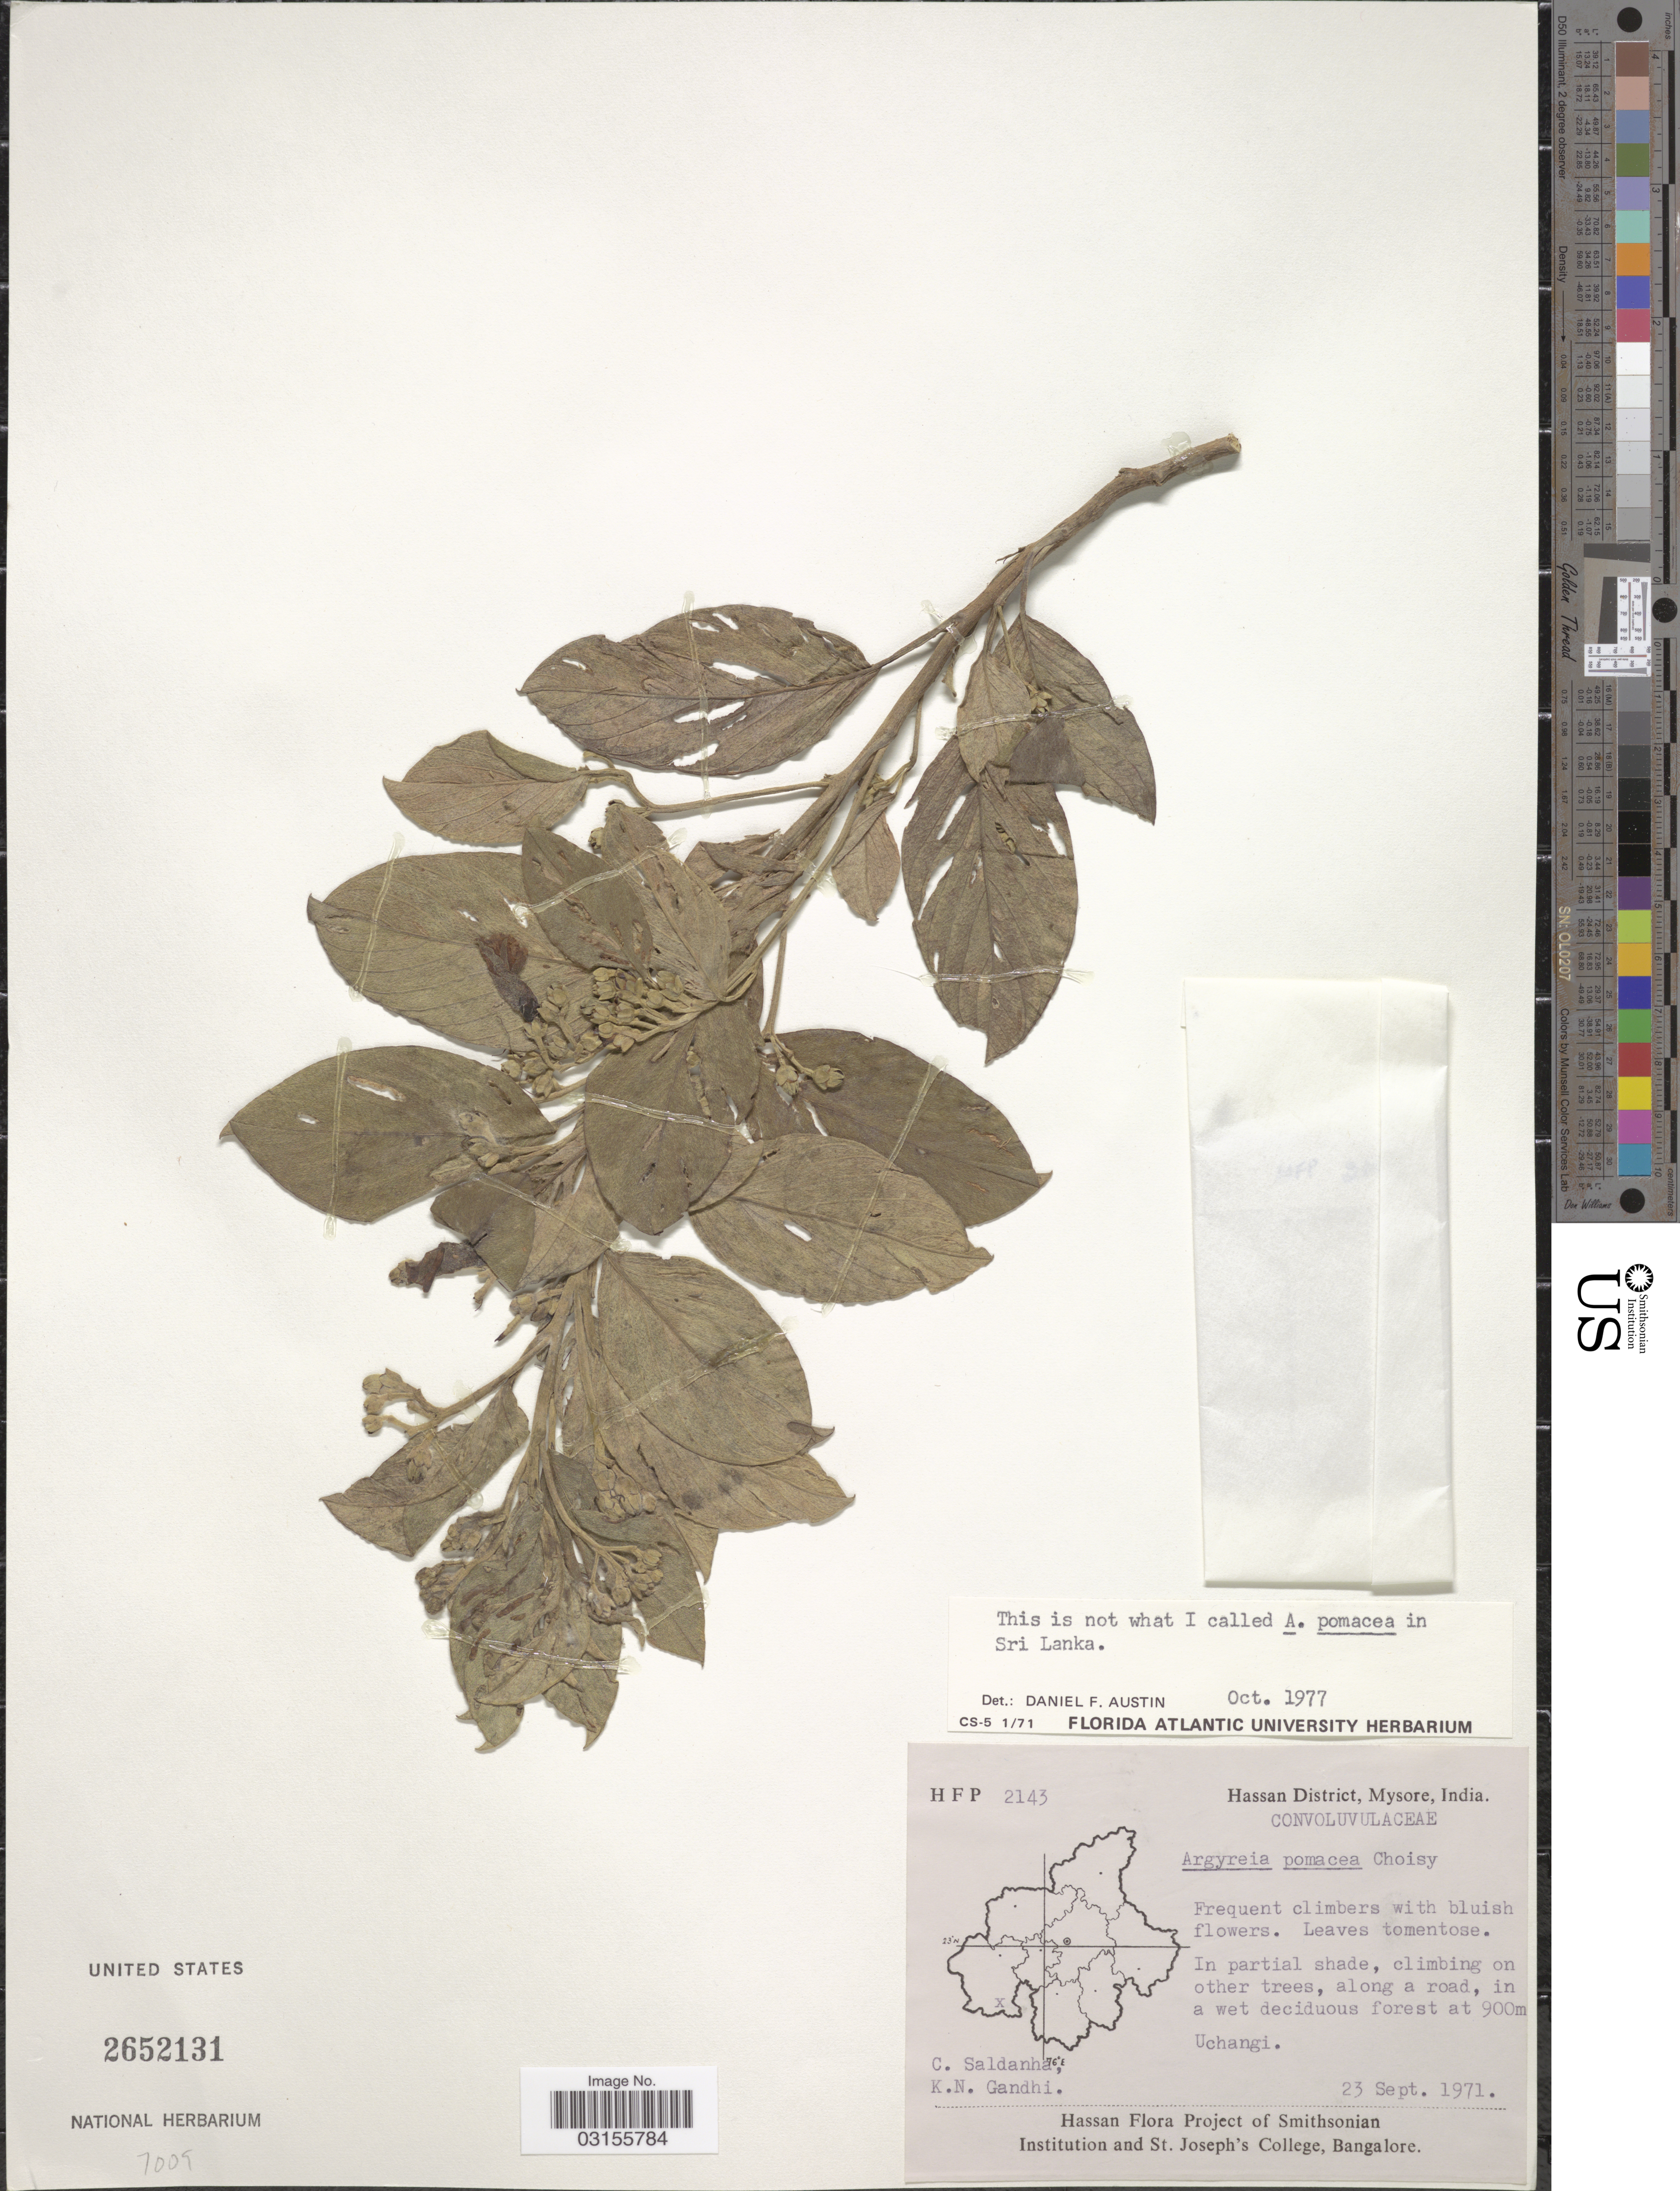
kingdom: Plantae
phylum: Tracheophyta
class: Magnoliopsida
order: Solanales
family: Convolvulaceae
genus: Argyreia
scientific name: Argyreia sp.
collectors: C. Saldanha & K. N. Gandhi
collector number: HFP 2143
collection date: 1971-09-23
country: India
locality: Hassan District, Mysore. Uchangi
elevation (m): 900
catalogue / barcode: US 2652131